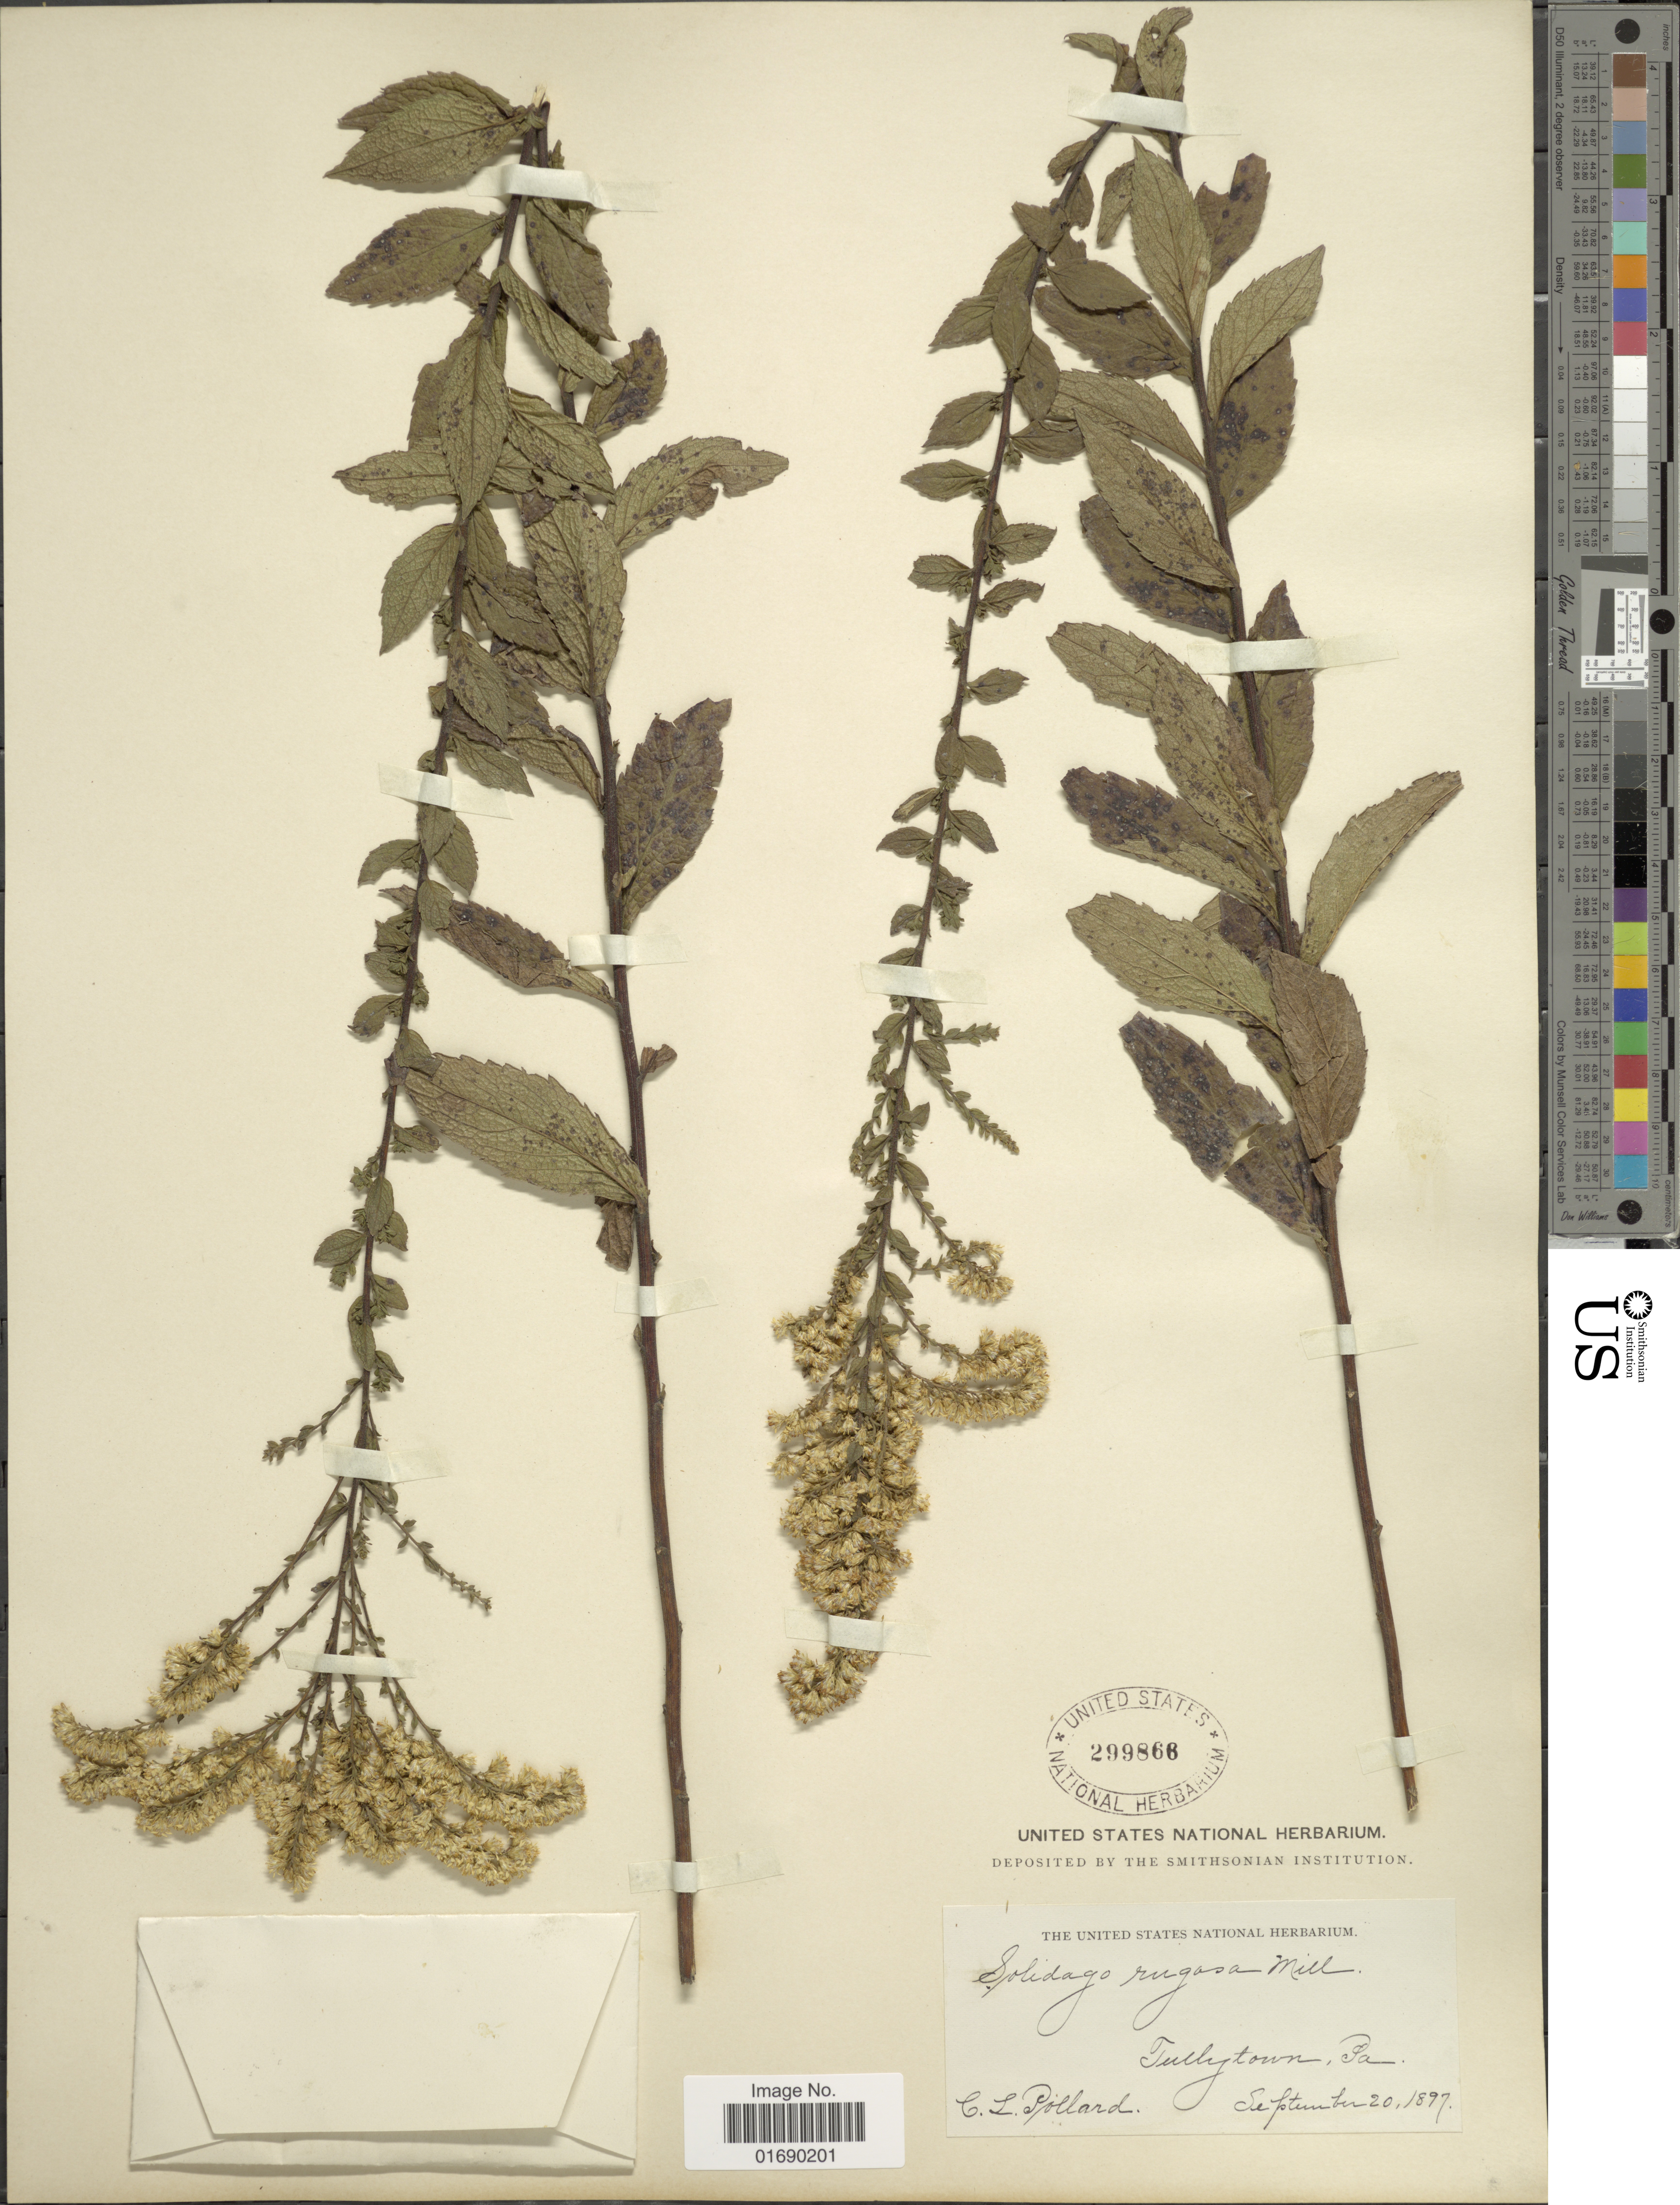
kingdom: Plantae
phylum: Tracheophyta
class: Magnoliopsida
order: Asterales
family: Asteraceae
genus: Solidago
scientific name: Solidago rugosa var. aspera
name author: (Aiton) Cronq.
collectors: C. L. Pollard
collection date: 1897-09-20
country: United States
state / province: Pennsylvania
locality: Tullytown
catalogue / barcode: US 299866